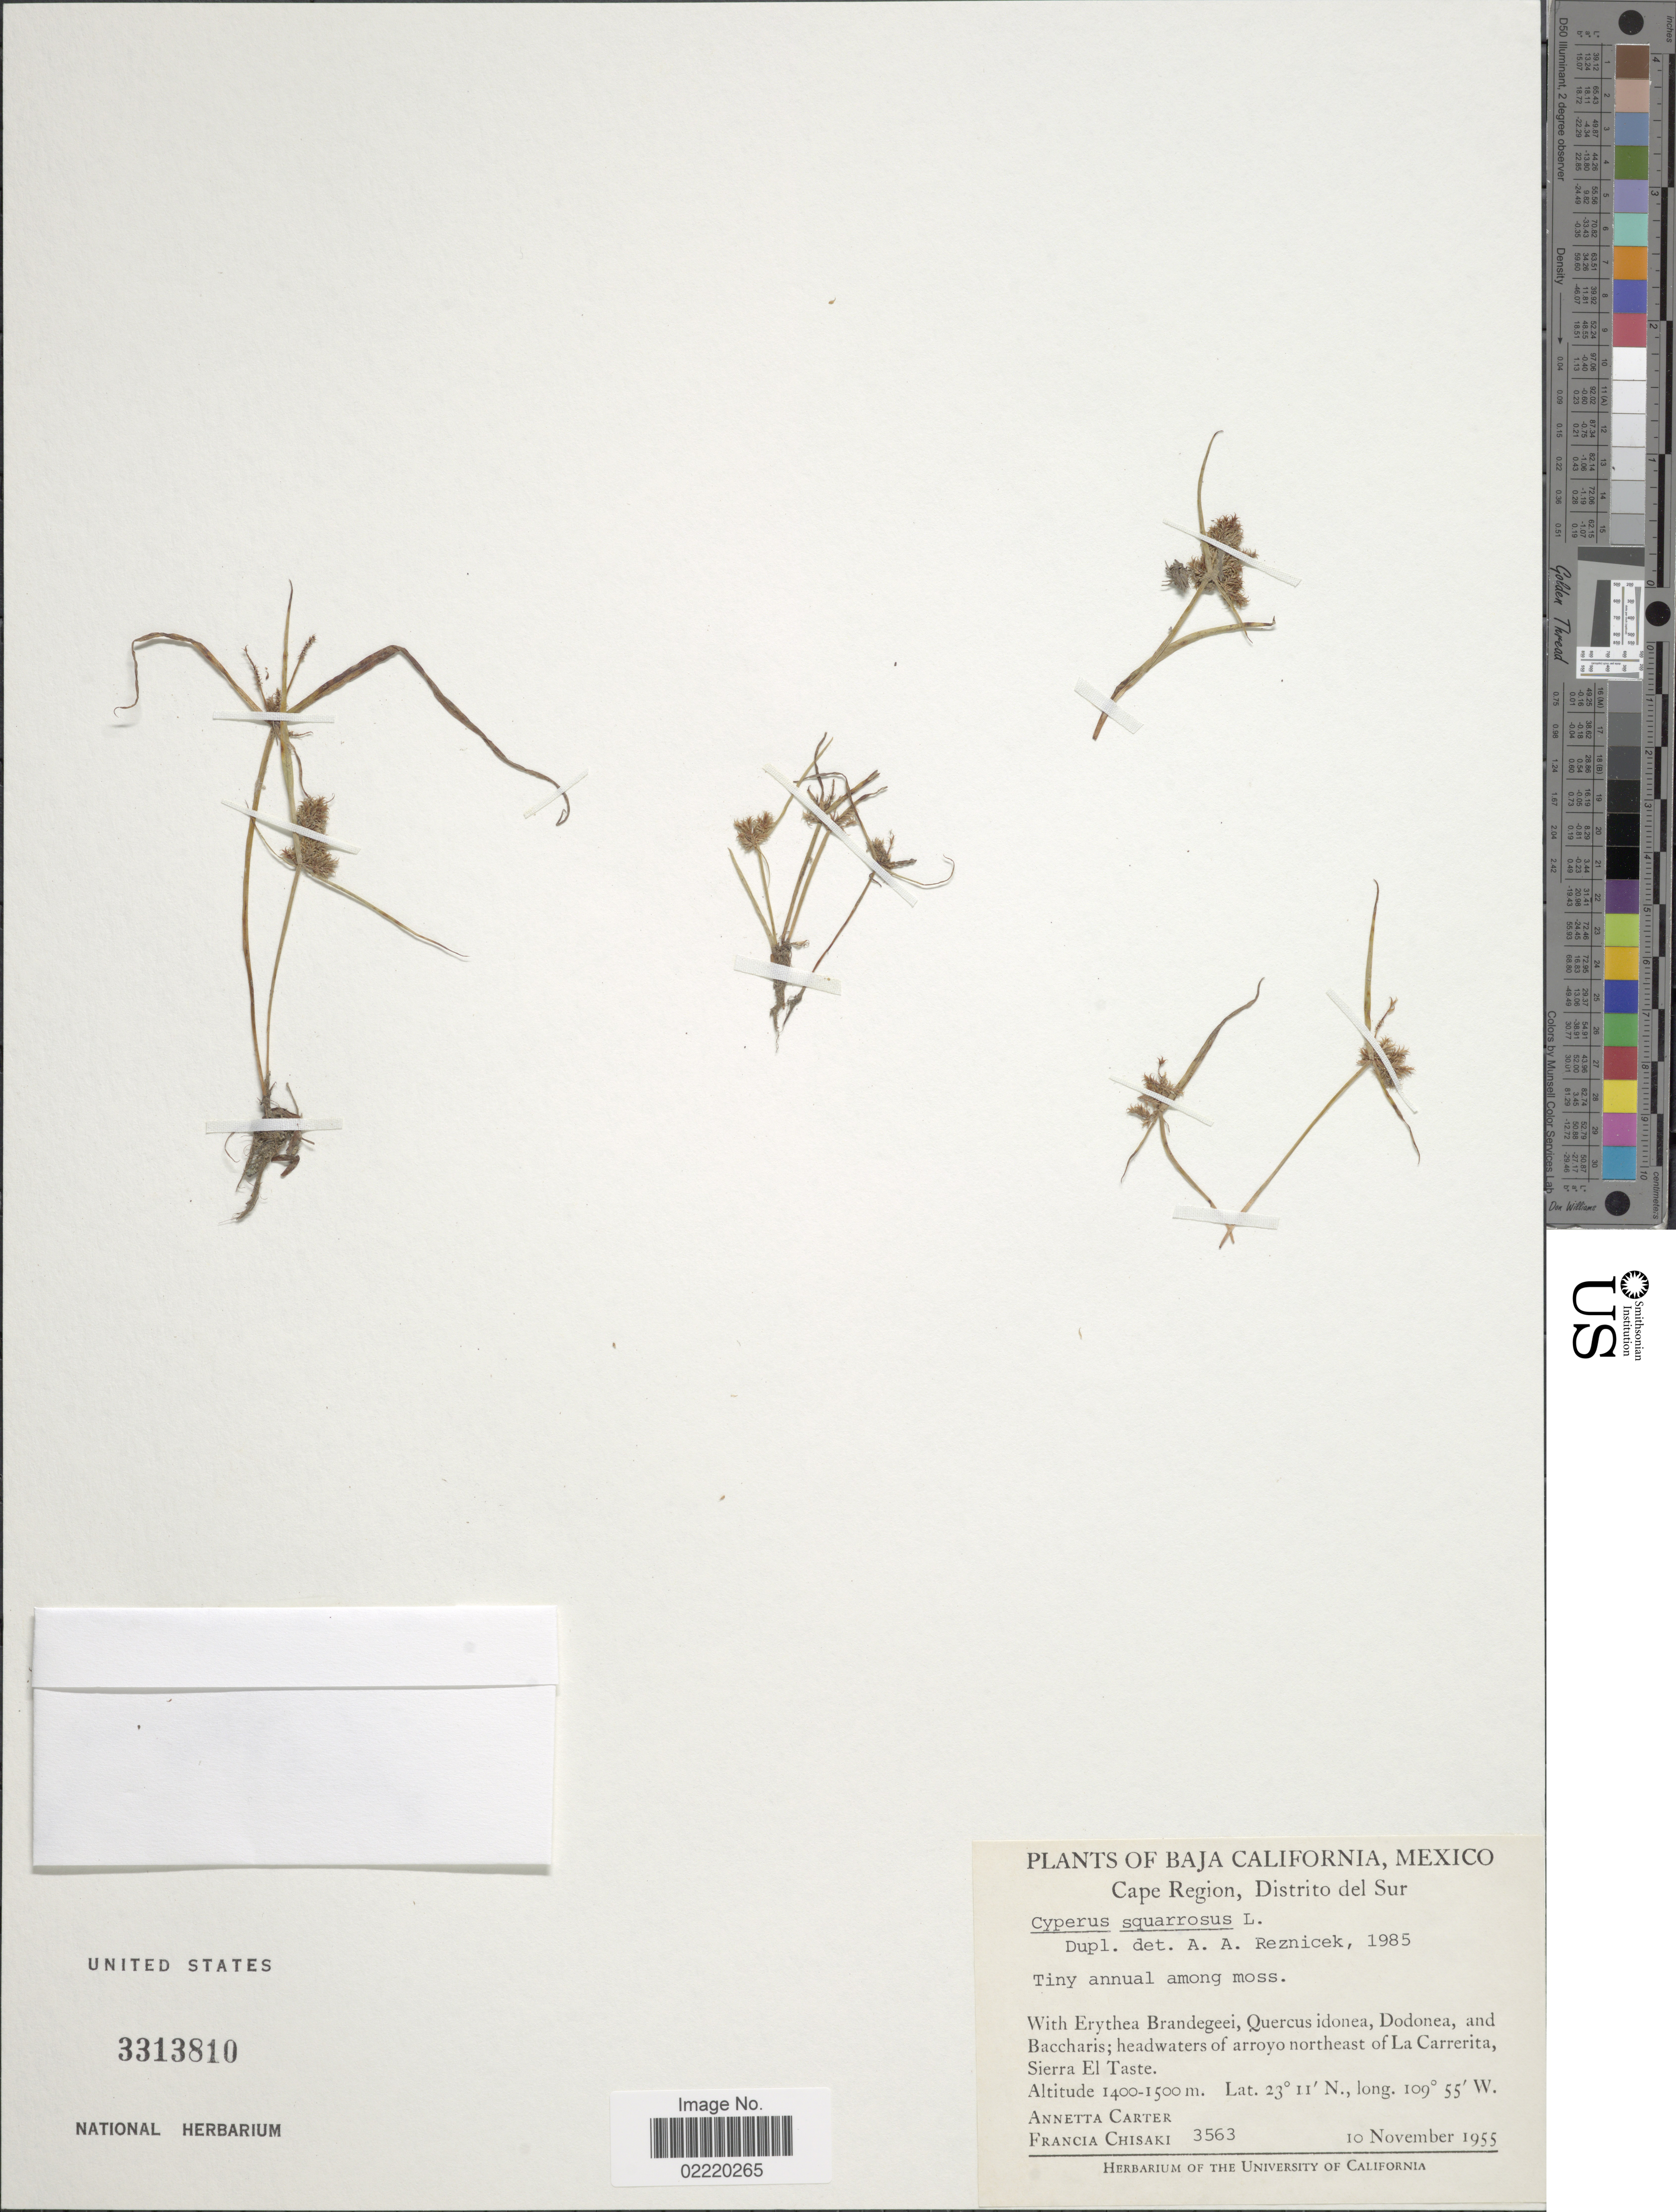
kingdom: Plantae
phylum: Tracheophyta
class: Liliopsida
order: Poales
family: Cyperaceae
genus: Cyperus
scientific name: Cyperus squarrosus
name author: L.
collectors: A. Carter & F. Chisaki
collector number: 3563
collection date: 1955-11-10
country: Mexico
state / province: Baja California Sur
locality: Cape Region, Distrito del Sur, headwaters of arroyo northeast of La Carrerita, Sierra El Taste.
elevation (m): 1400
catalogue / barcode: US 3313810